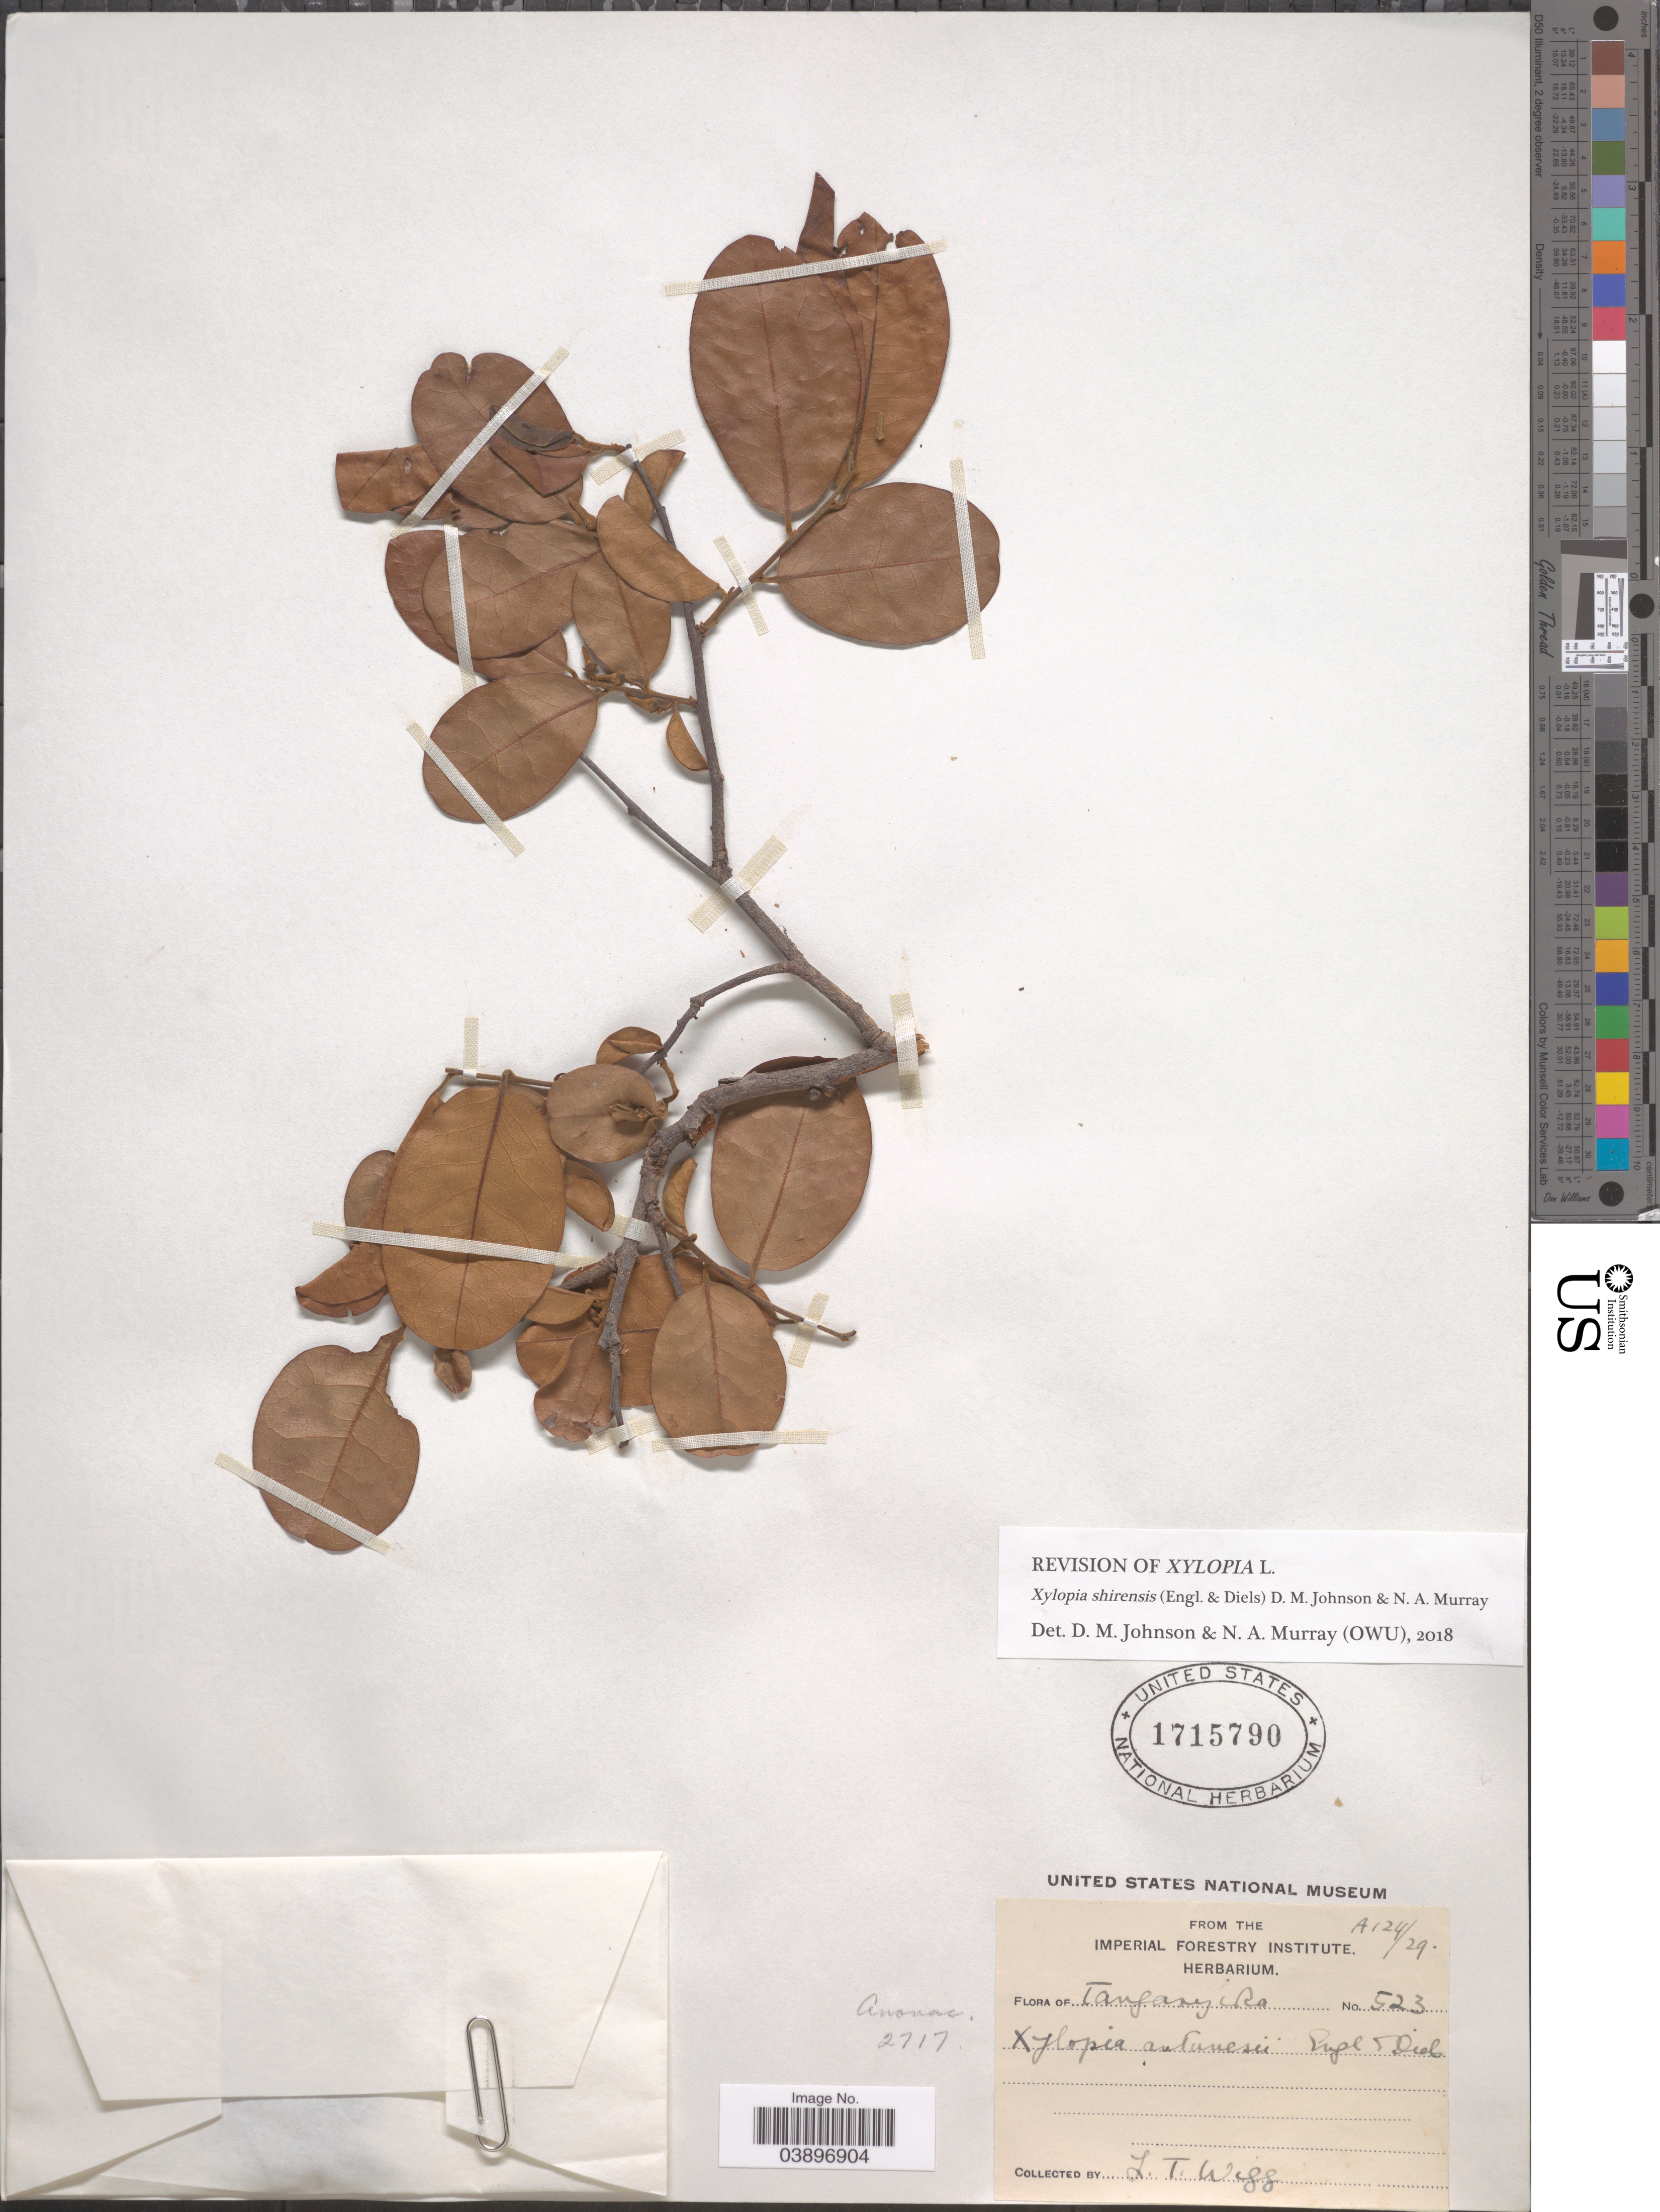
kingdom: Plantae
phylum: Tracheophyta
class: Magnoliopsida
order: Magnoliales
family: Annonaceae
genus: Xylopia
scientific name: Xylopia shirensis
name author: (Diels & Engl.) D.M. Johnson & N.A. Murray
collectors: L. Wigg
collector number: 523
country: Tanzania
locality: Tanganyika.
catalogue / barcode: US 1715790